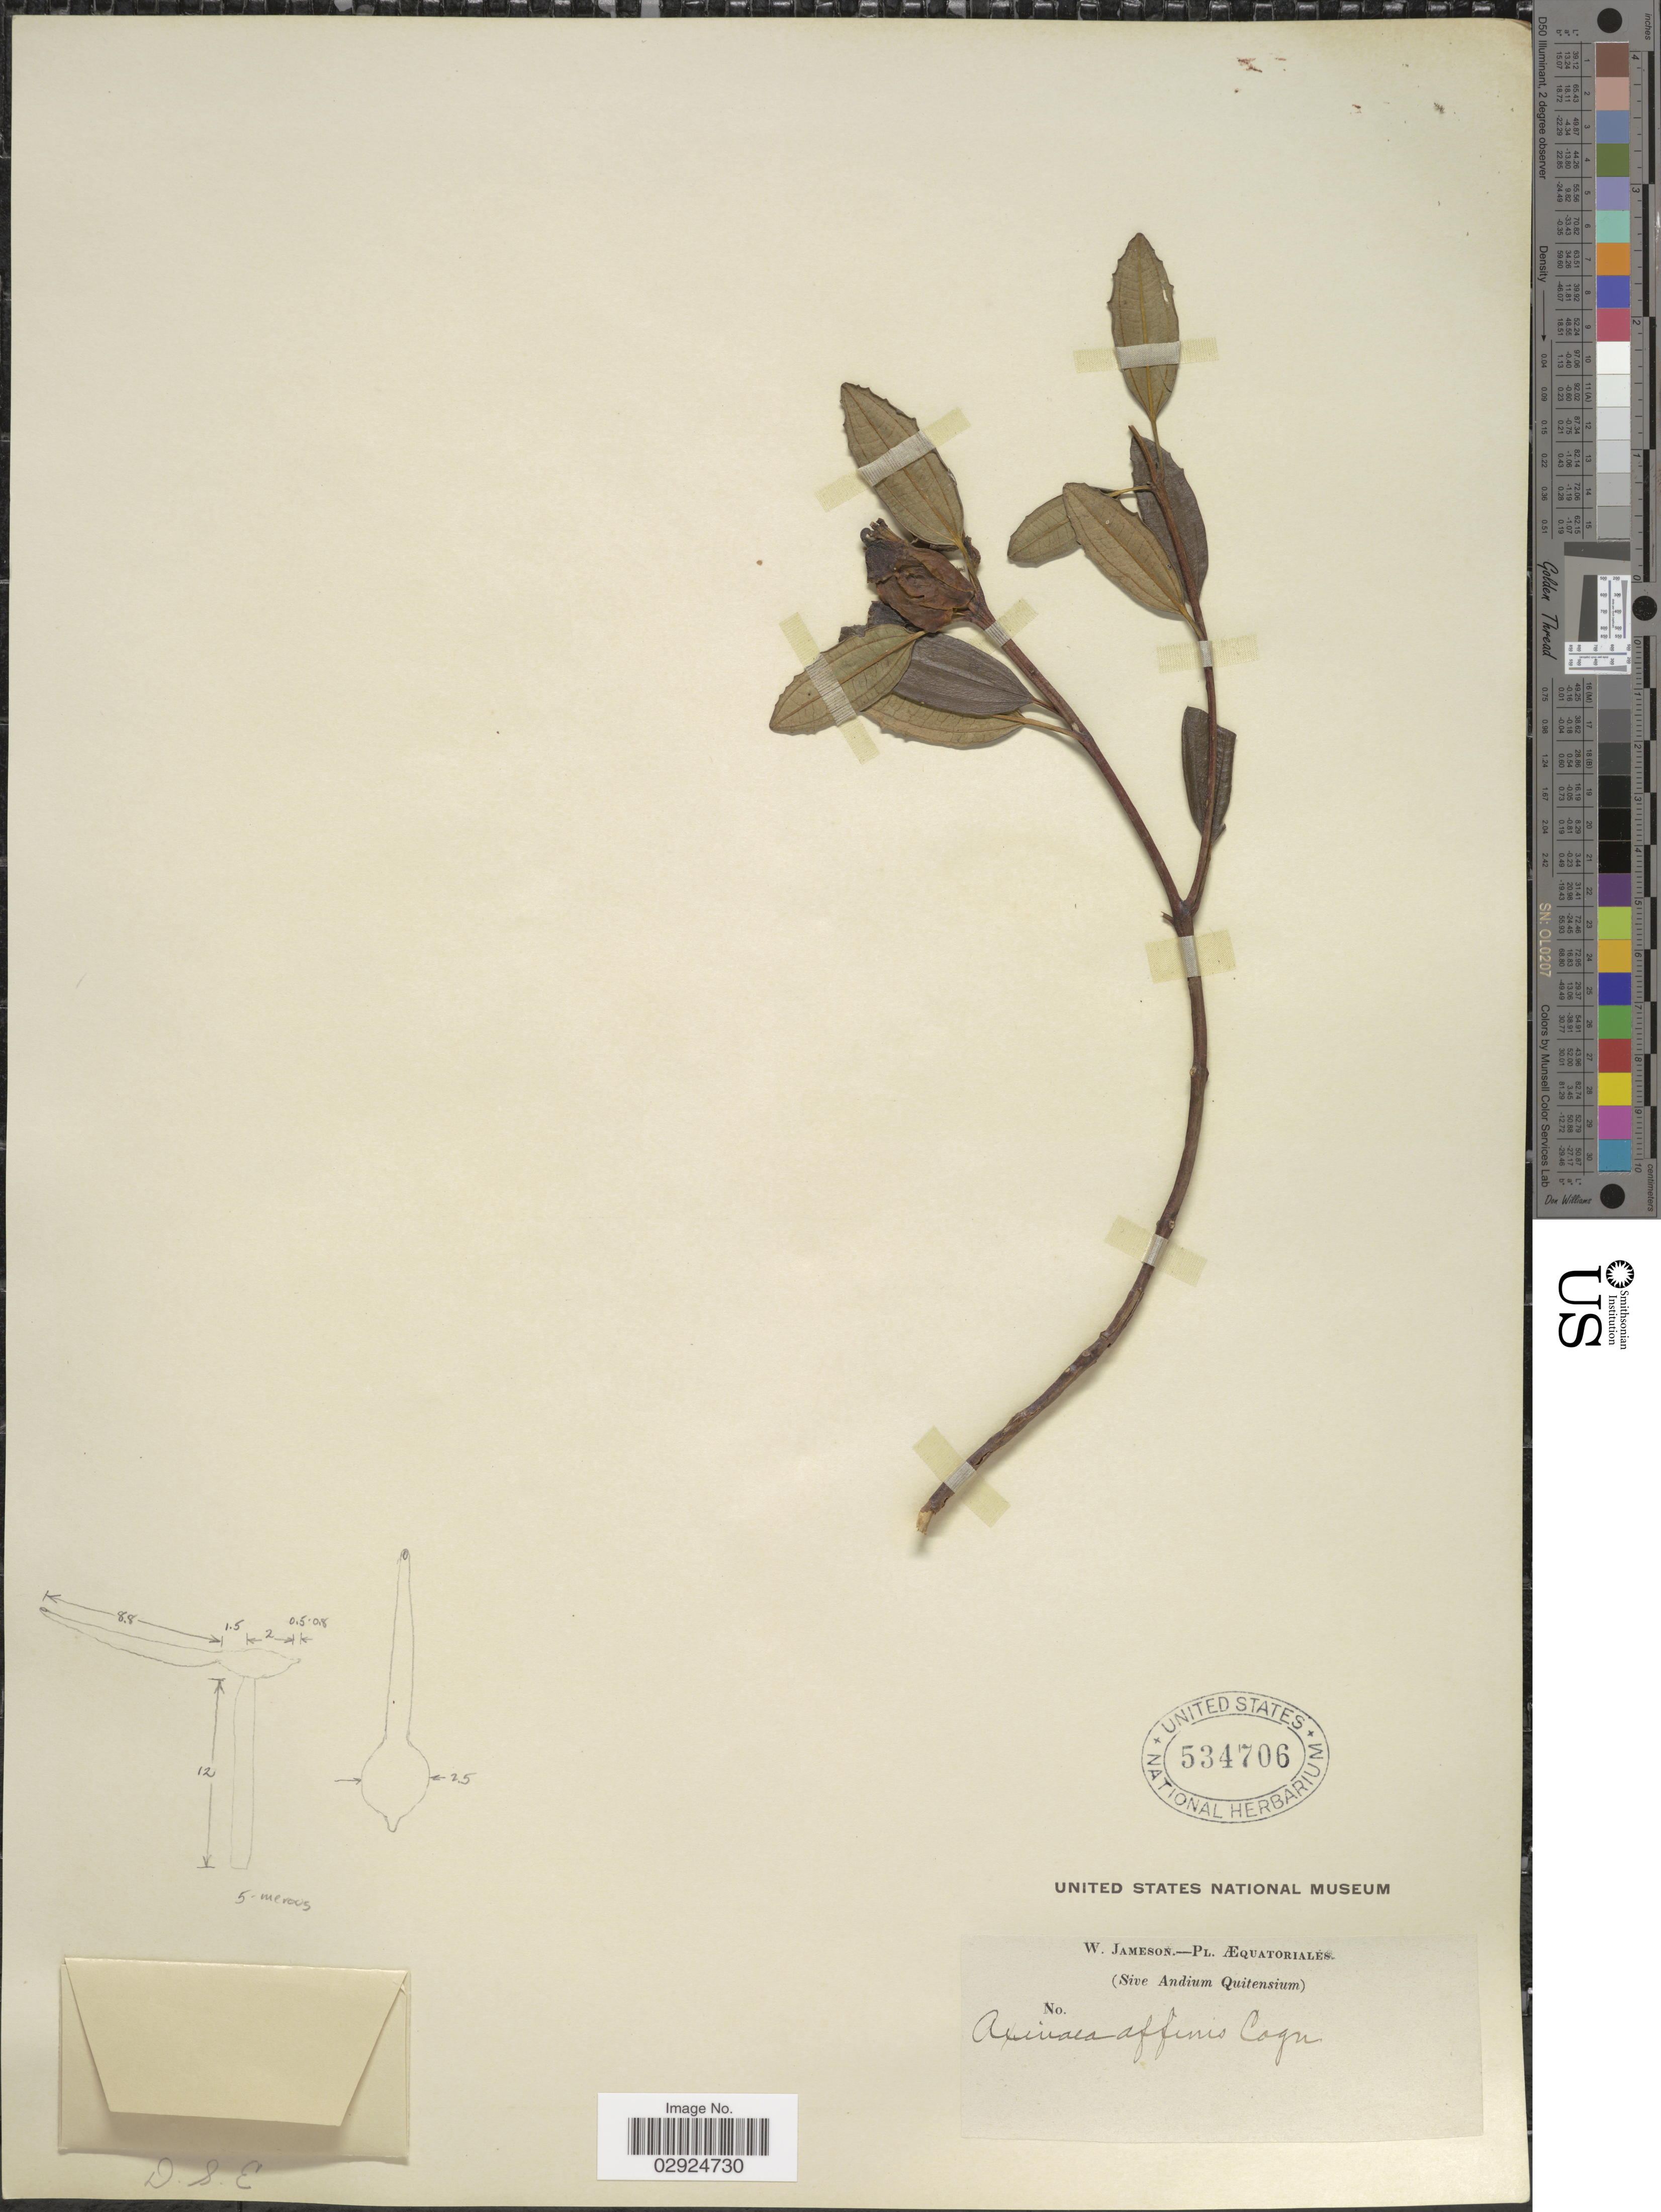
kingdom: Plantae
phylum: Tracheophyta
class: Magnoliopsida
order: Myrtales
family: Melastomataceae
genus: Axinaea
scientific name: Axinaea affinis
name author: (Naudin) Cogn.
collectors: W. Jameson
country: Ecuador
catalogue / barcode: US 534706